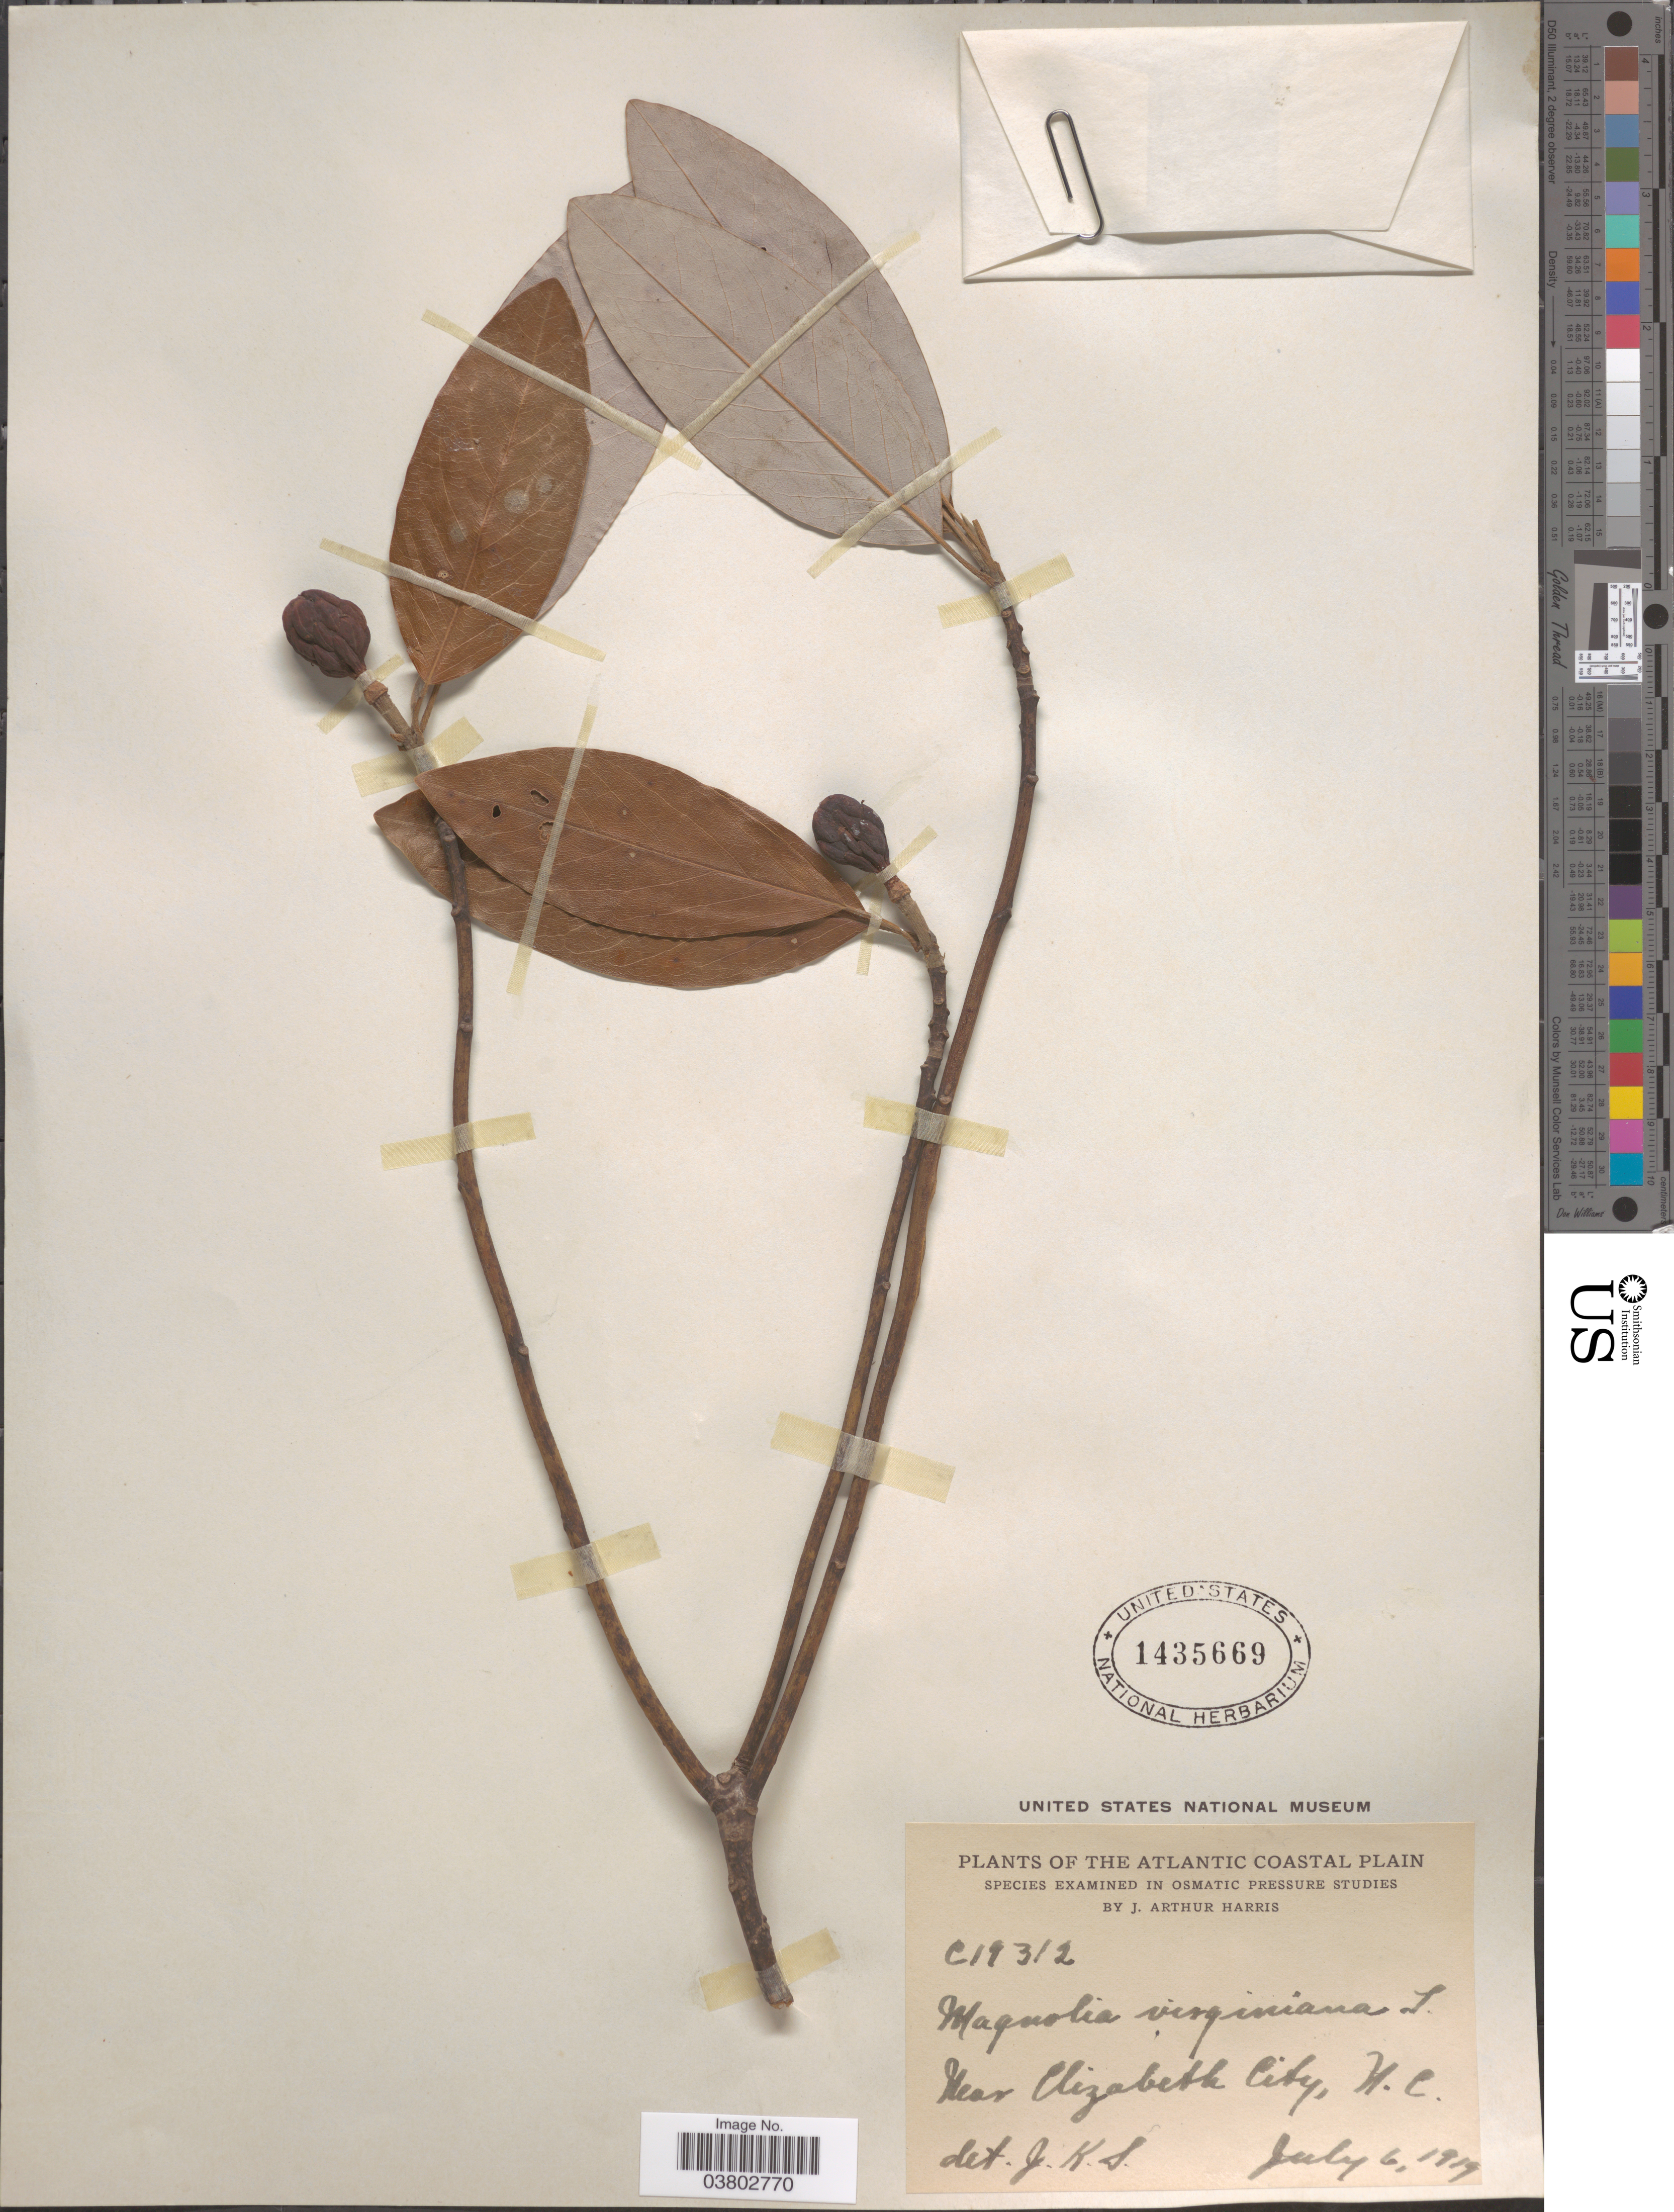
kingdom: Plantae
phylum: Tracheophyta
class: Magnoliopsida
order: Magnoliales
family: Magnoliaceae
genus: Magnolia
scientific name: Magnolia virginiana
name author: L.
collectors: J. A. Harris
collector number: C19312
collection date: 1919-07-06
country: United States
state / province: North Carolina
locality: The Atlantic Coastal Plain. Near Elizabeth City.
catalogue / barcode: US 1435669